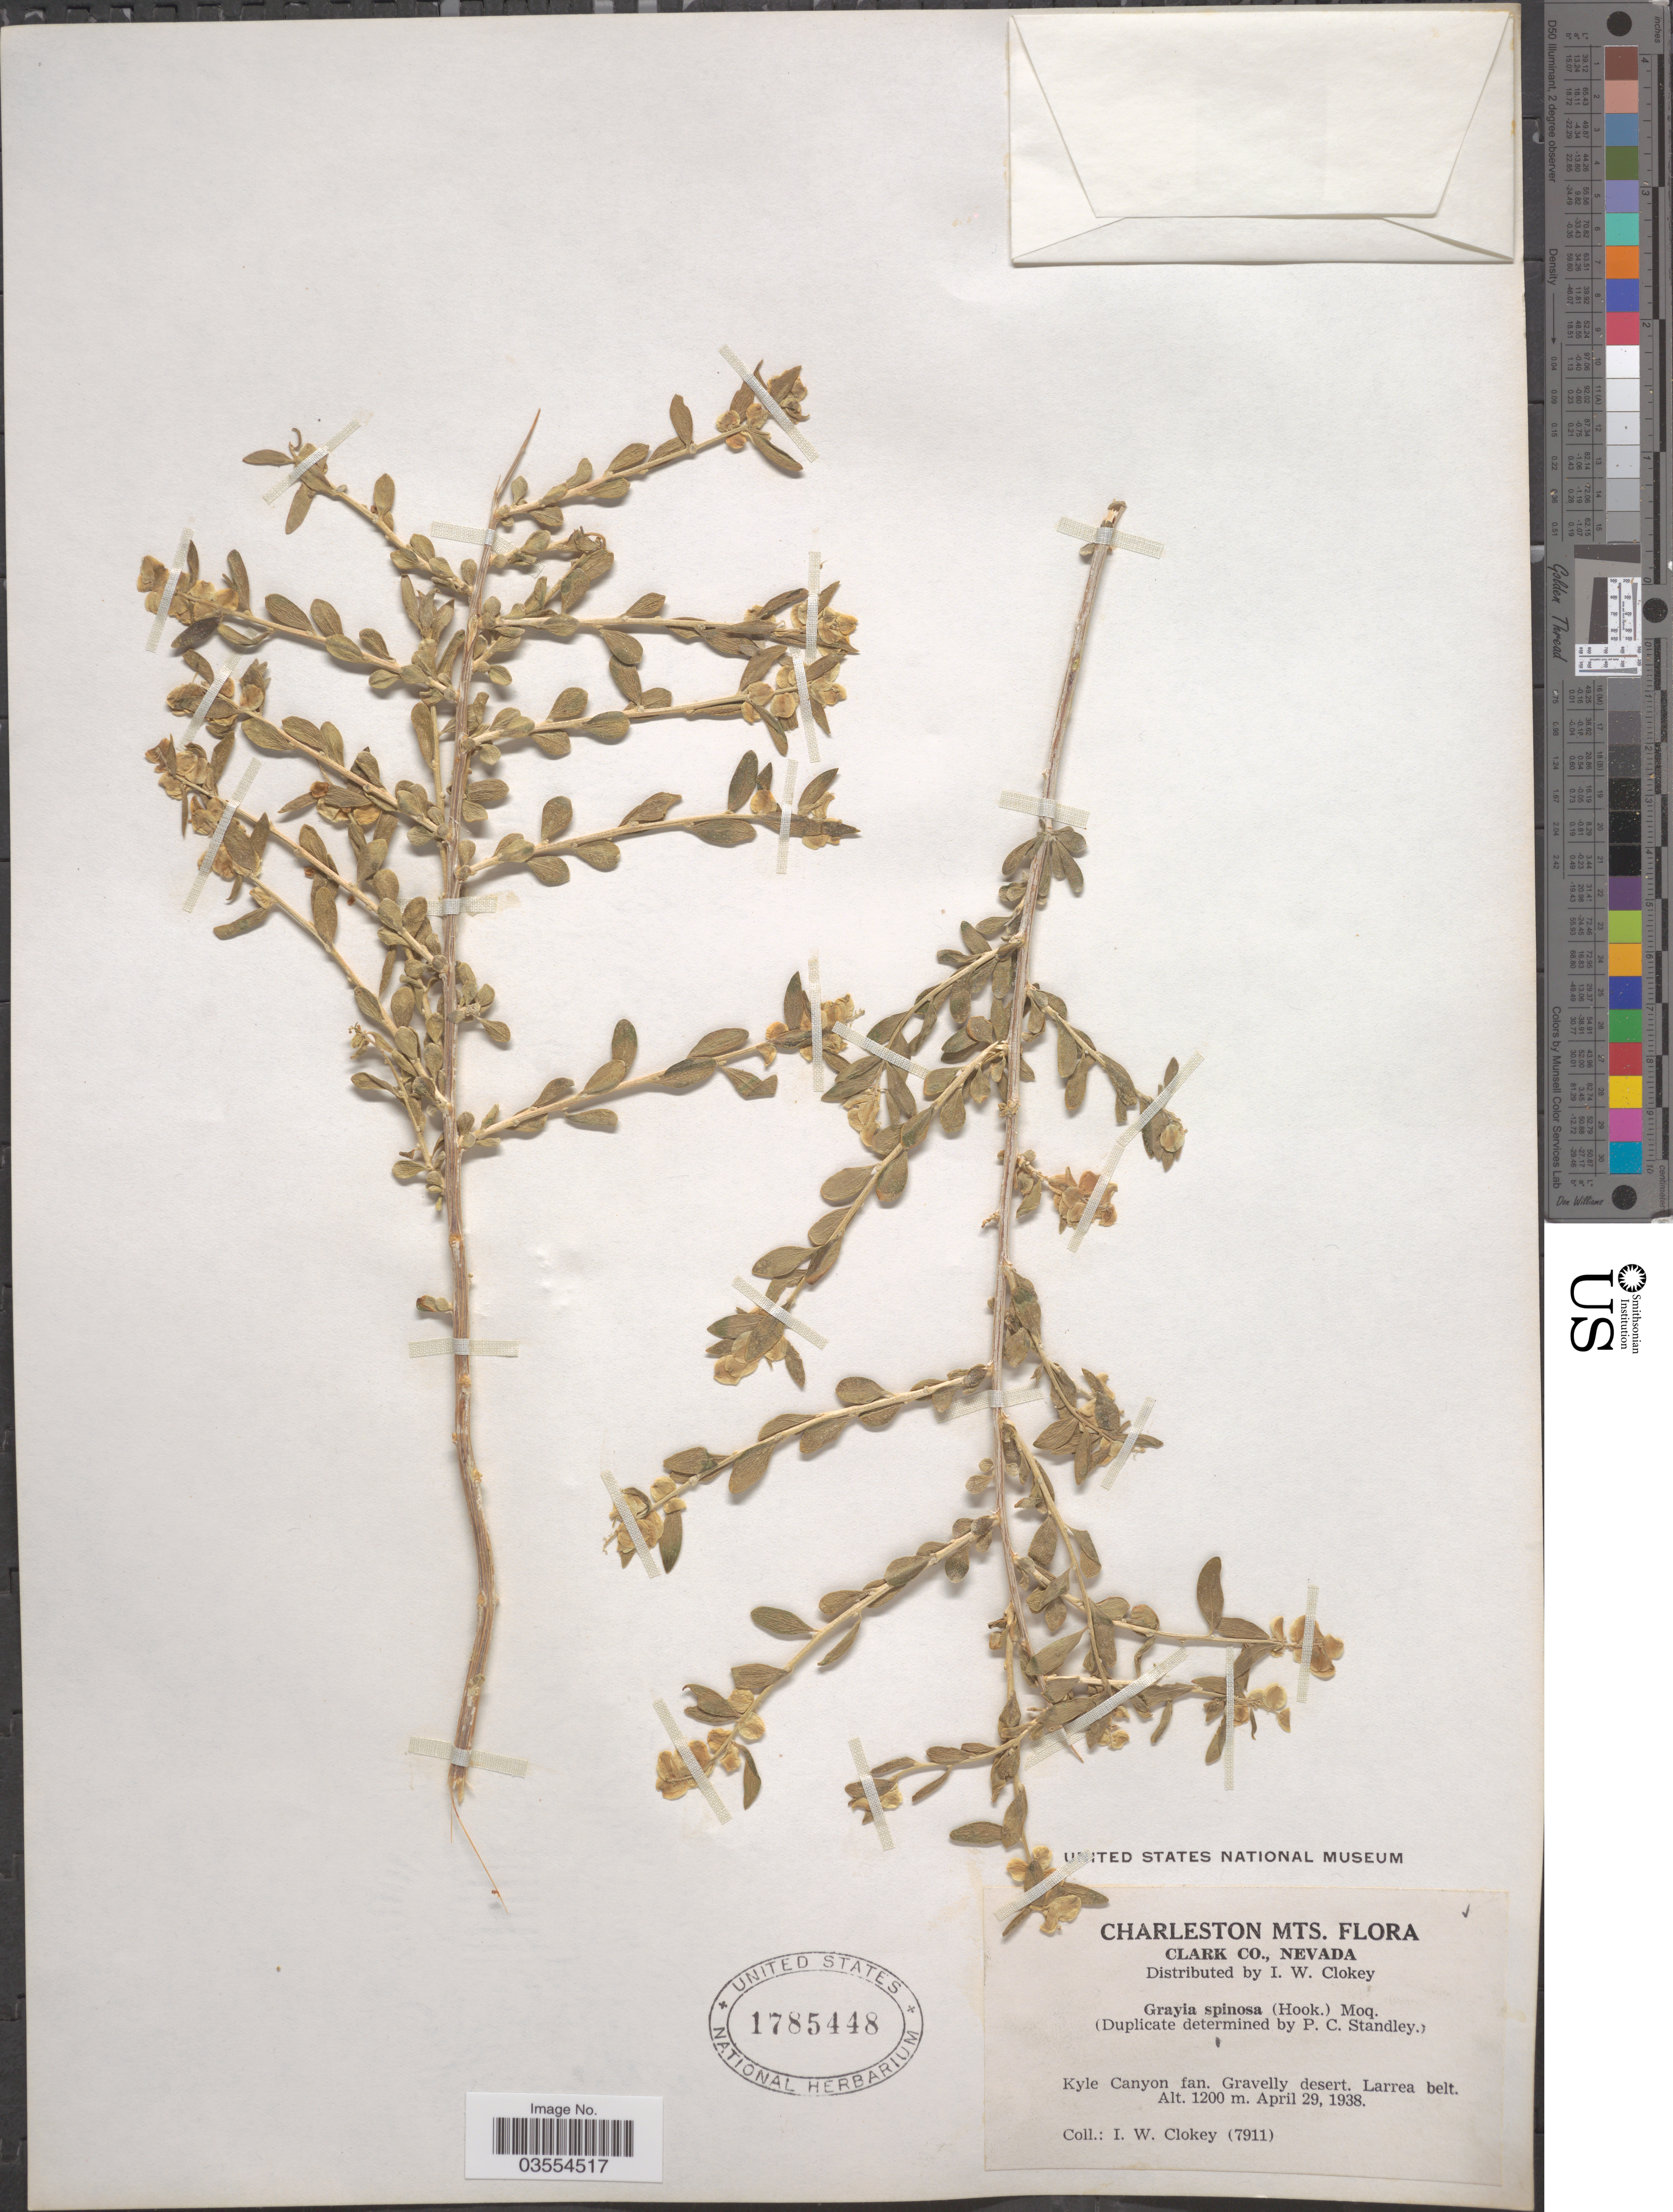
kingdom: Plantae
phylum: Tracheophyta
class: Magnoliopsida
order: Caryophyllales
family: Amaranthaceae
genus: Grayia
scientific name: Grayia spinosa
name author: (Hook.) Moq.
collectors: I. W. Clokey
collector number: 7911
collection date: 1938-04-29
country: United States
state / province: Nevada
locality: Charleston Mts. Clark Co. Kyle Canyon fan. Gravelly desert. Larrea belt.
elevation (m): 1200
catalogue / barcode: US 1785448